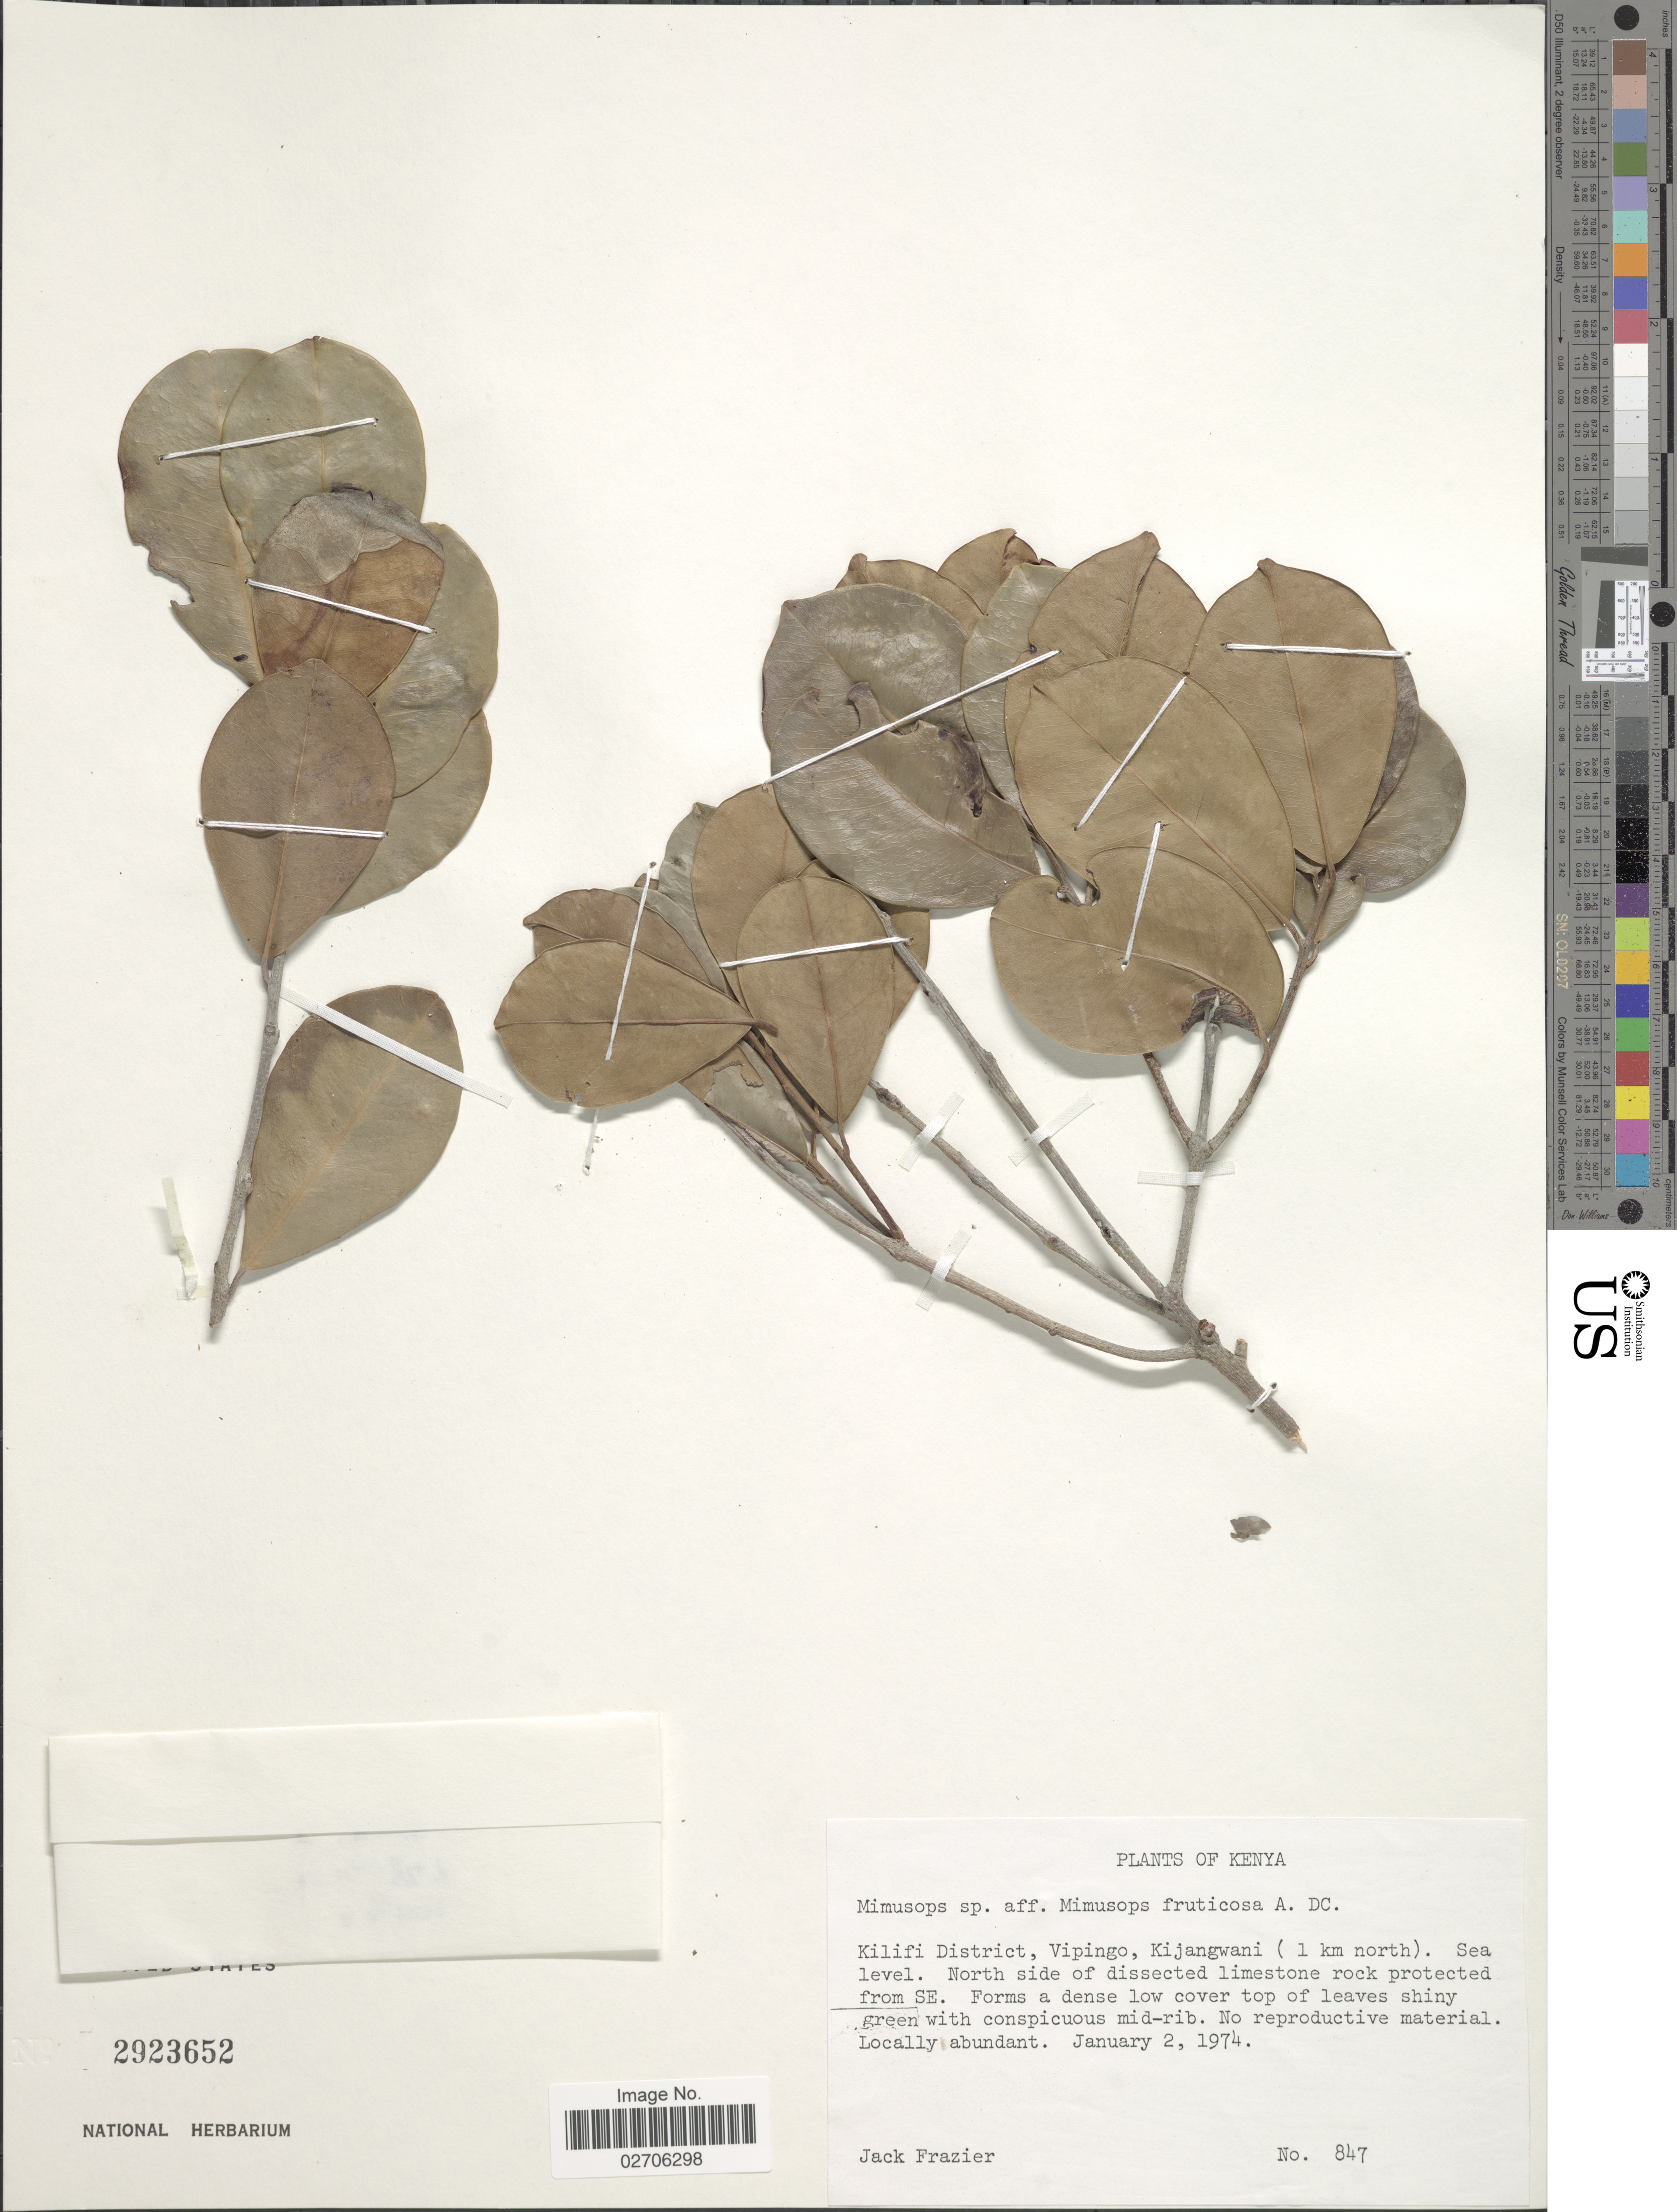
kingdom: Plantae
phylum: Tracheophyta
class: Magnoliopsida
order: Ericales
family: Sapotaceae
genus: Mimusops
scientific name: Mimusops fruticosa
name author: A. DC.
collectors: J. Frazier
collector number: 847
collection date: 1974-01-02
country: Kenya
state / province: Kilifi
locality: Kilifi District, Vipingo, Kijangwani (1 km north). North side of dissected limestone rock protected from SE.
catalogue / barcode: US 2923652